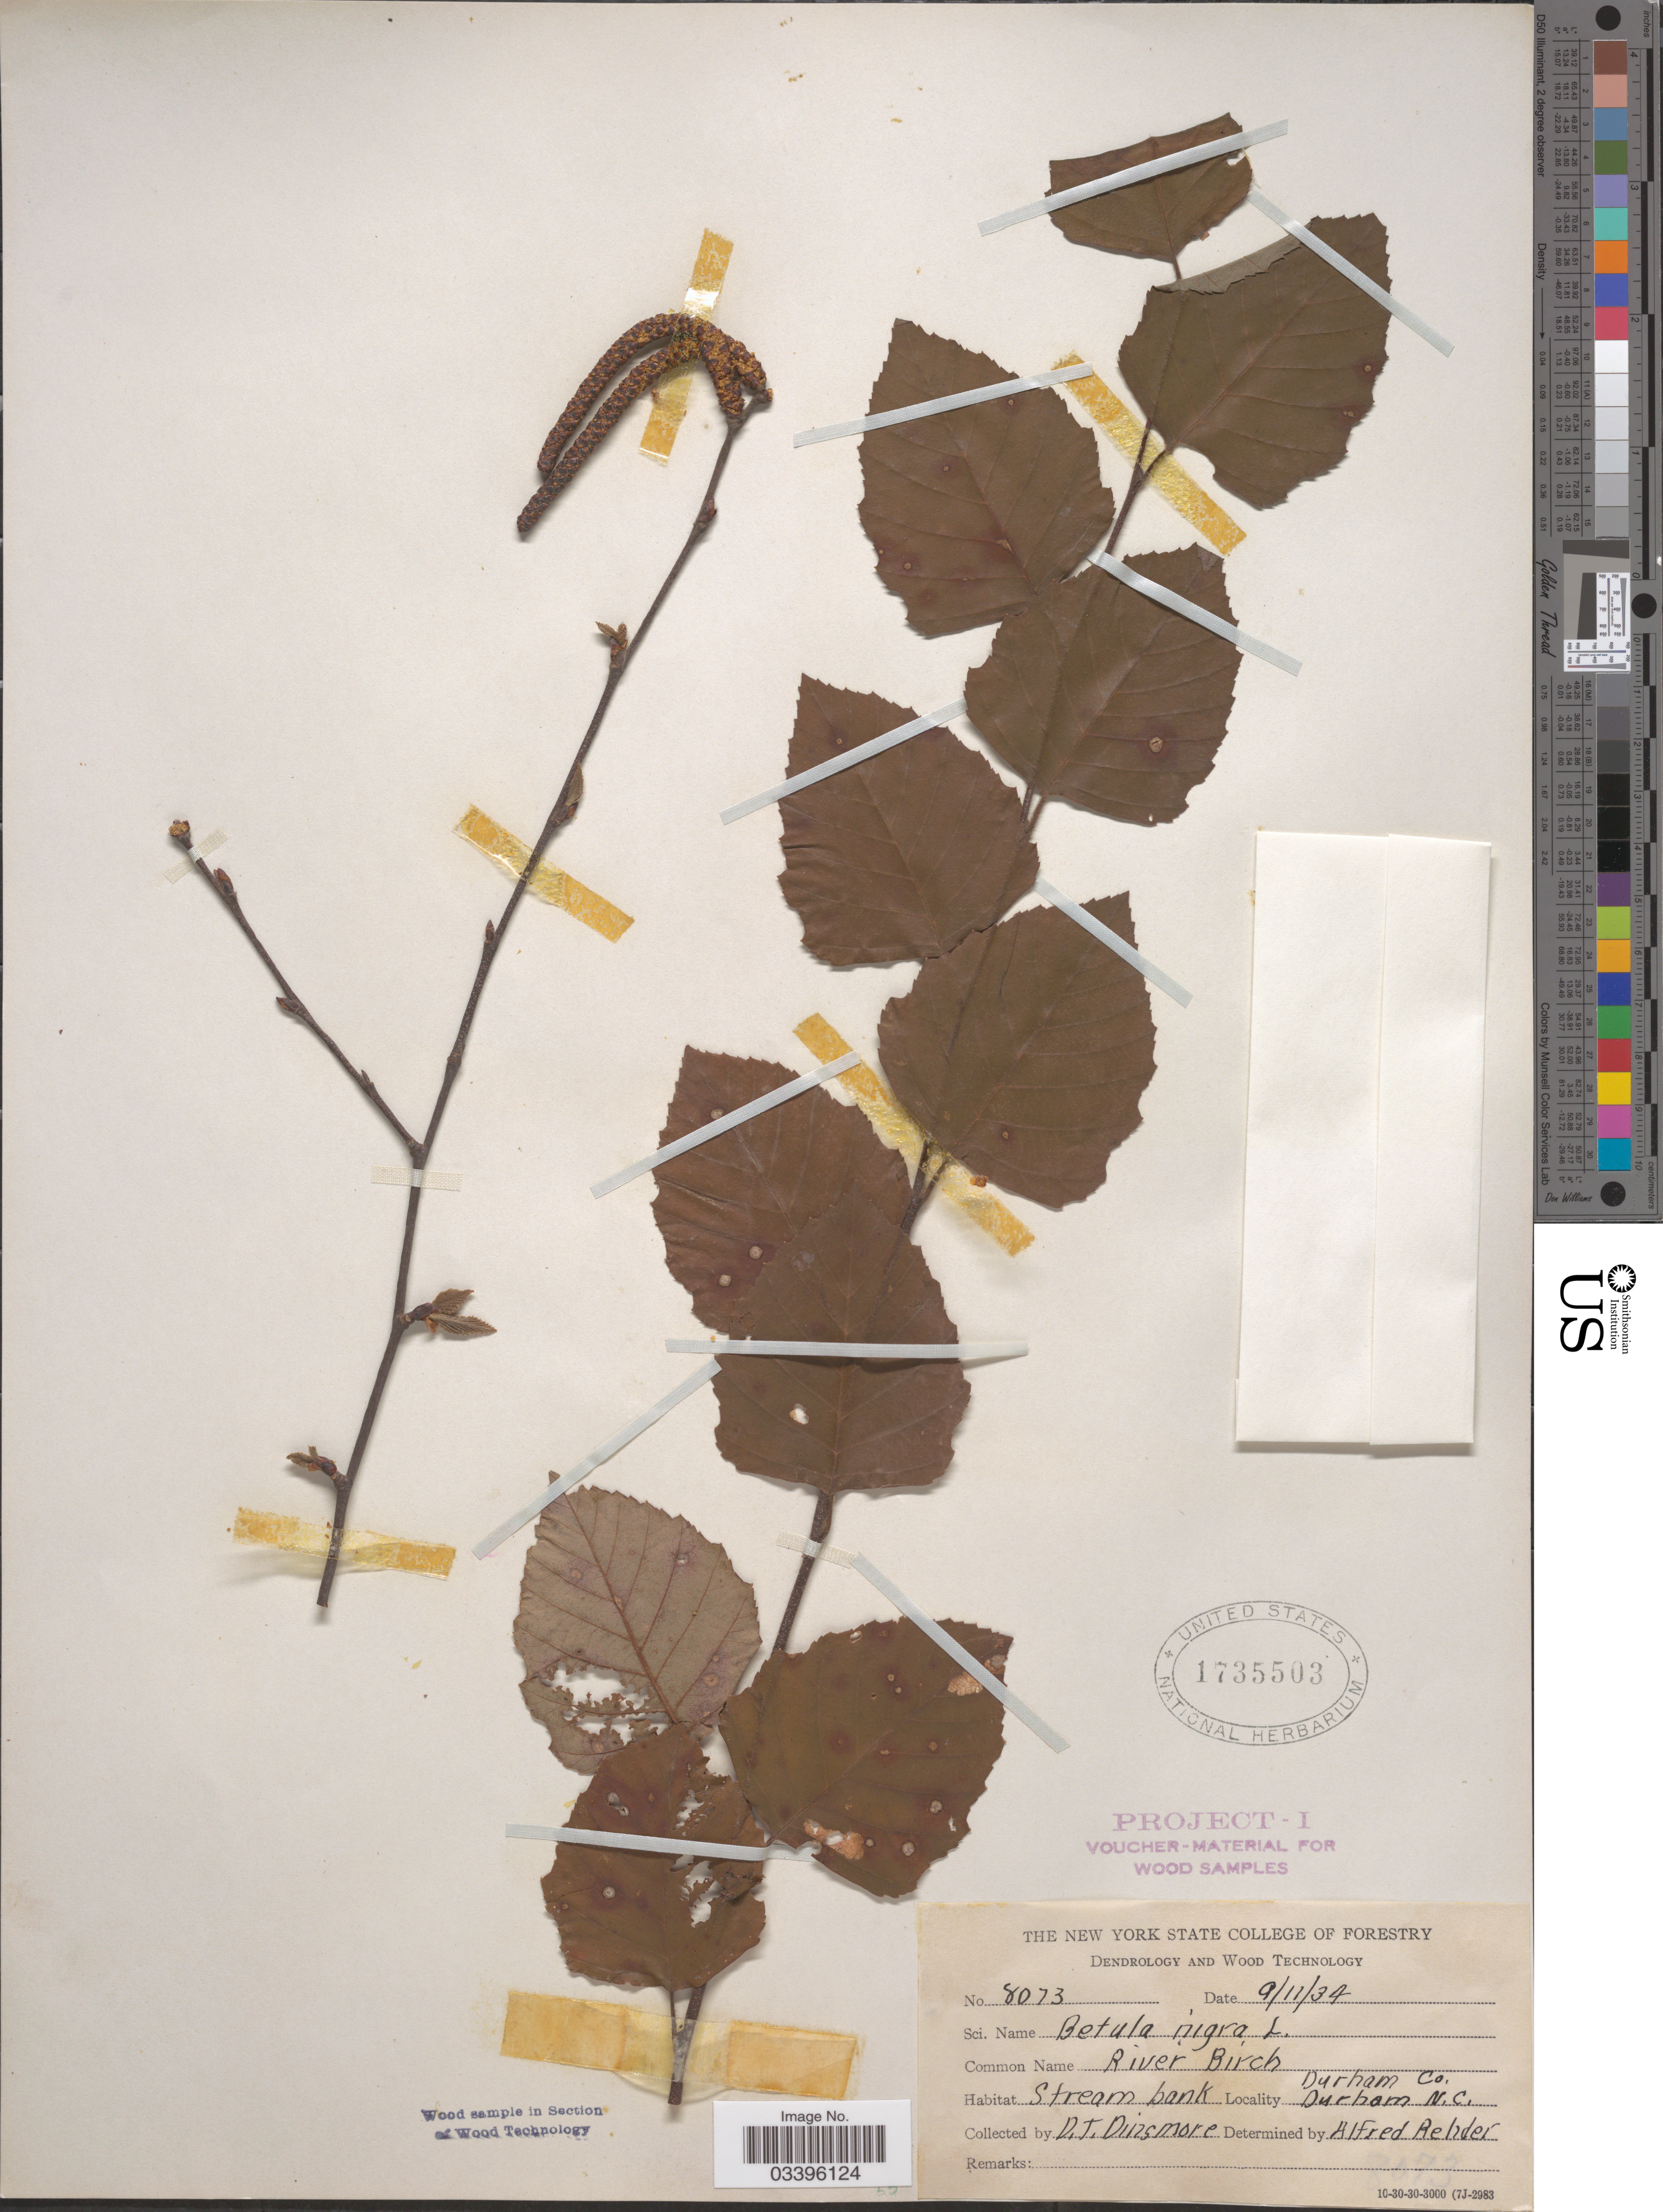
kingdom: Plantae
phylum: Tracheophyta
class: Magnoliopsida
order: Fagales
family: Betulaceae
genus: Betula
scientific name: Betula nigra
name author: L.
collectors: D. Dinsmore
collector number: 8073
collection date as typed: Transcribed d/m/y: 11/9/34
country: United States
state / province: North Carolina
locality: Stream bank, Durham Co., Durham.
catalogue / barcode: US 1735503